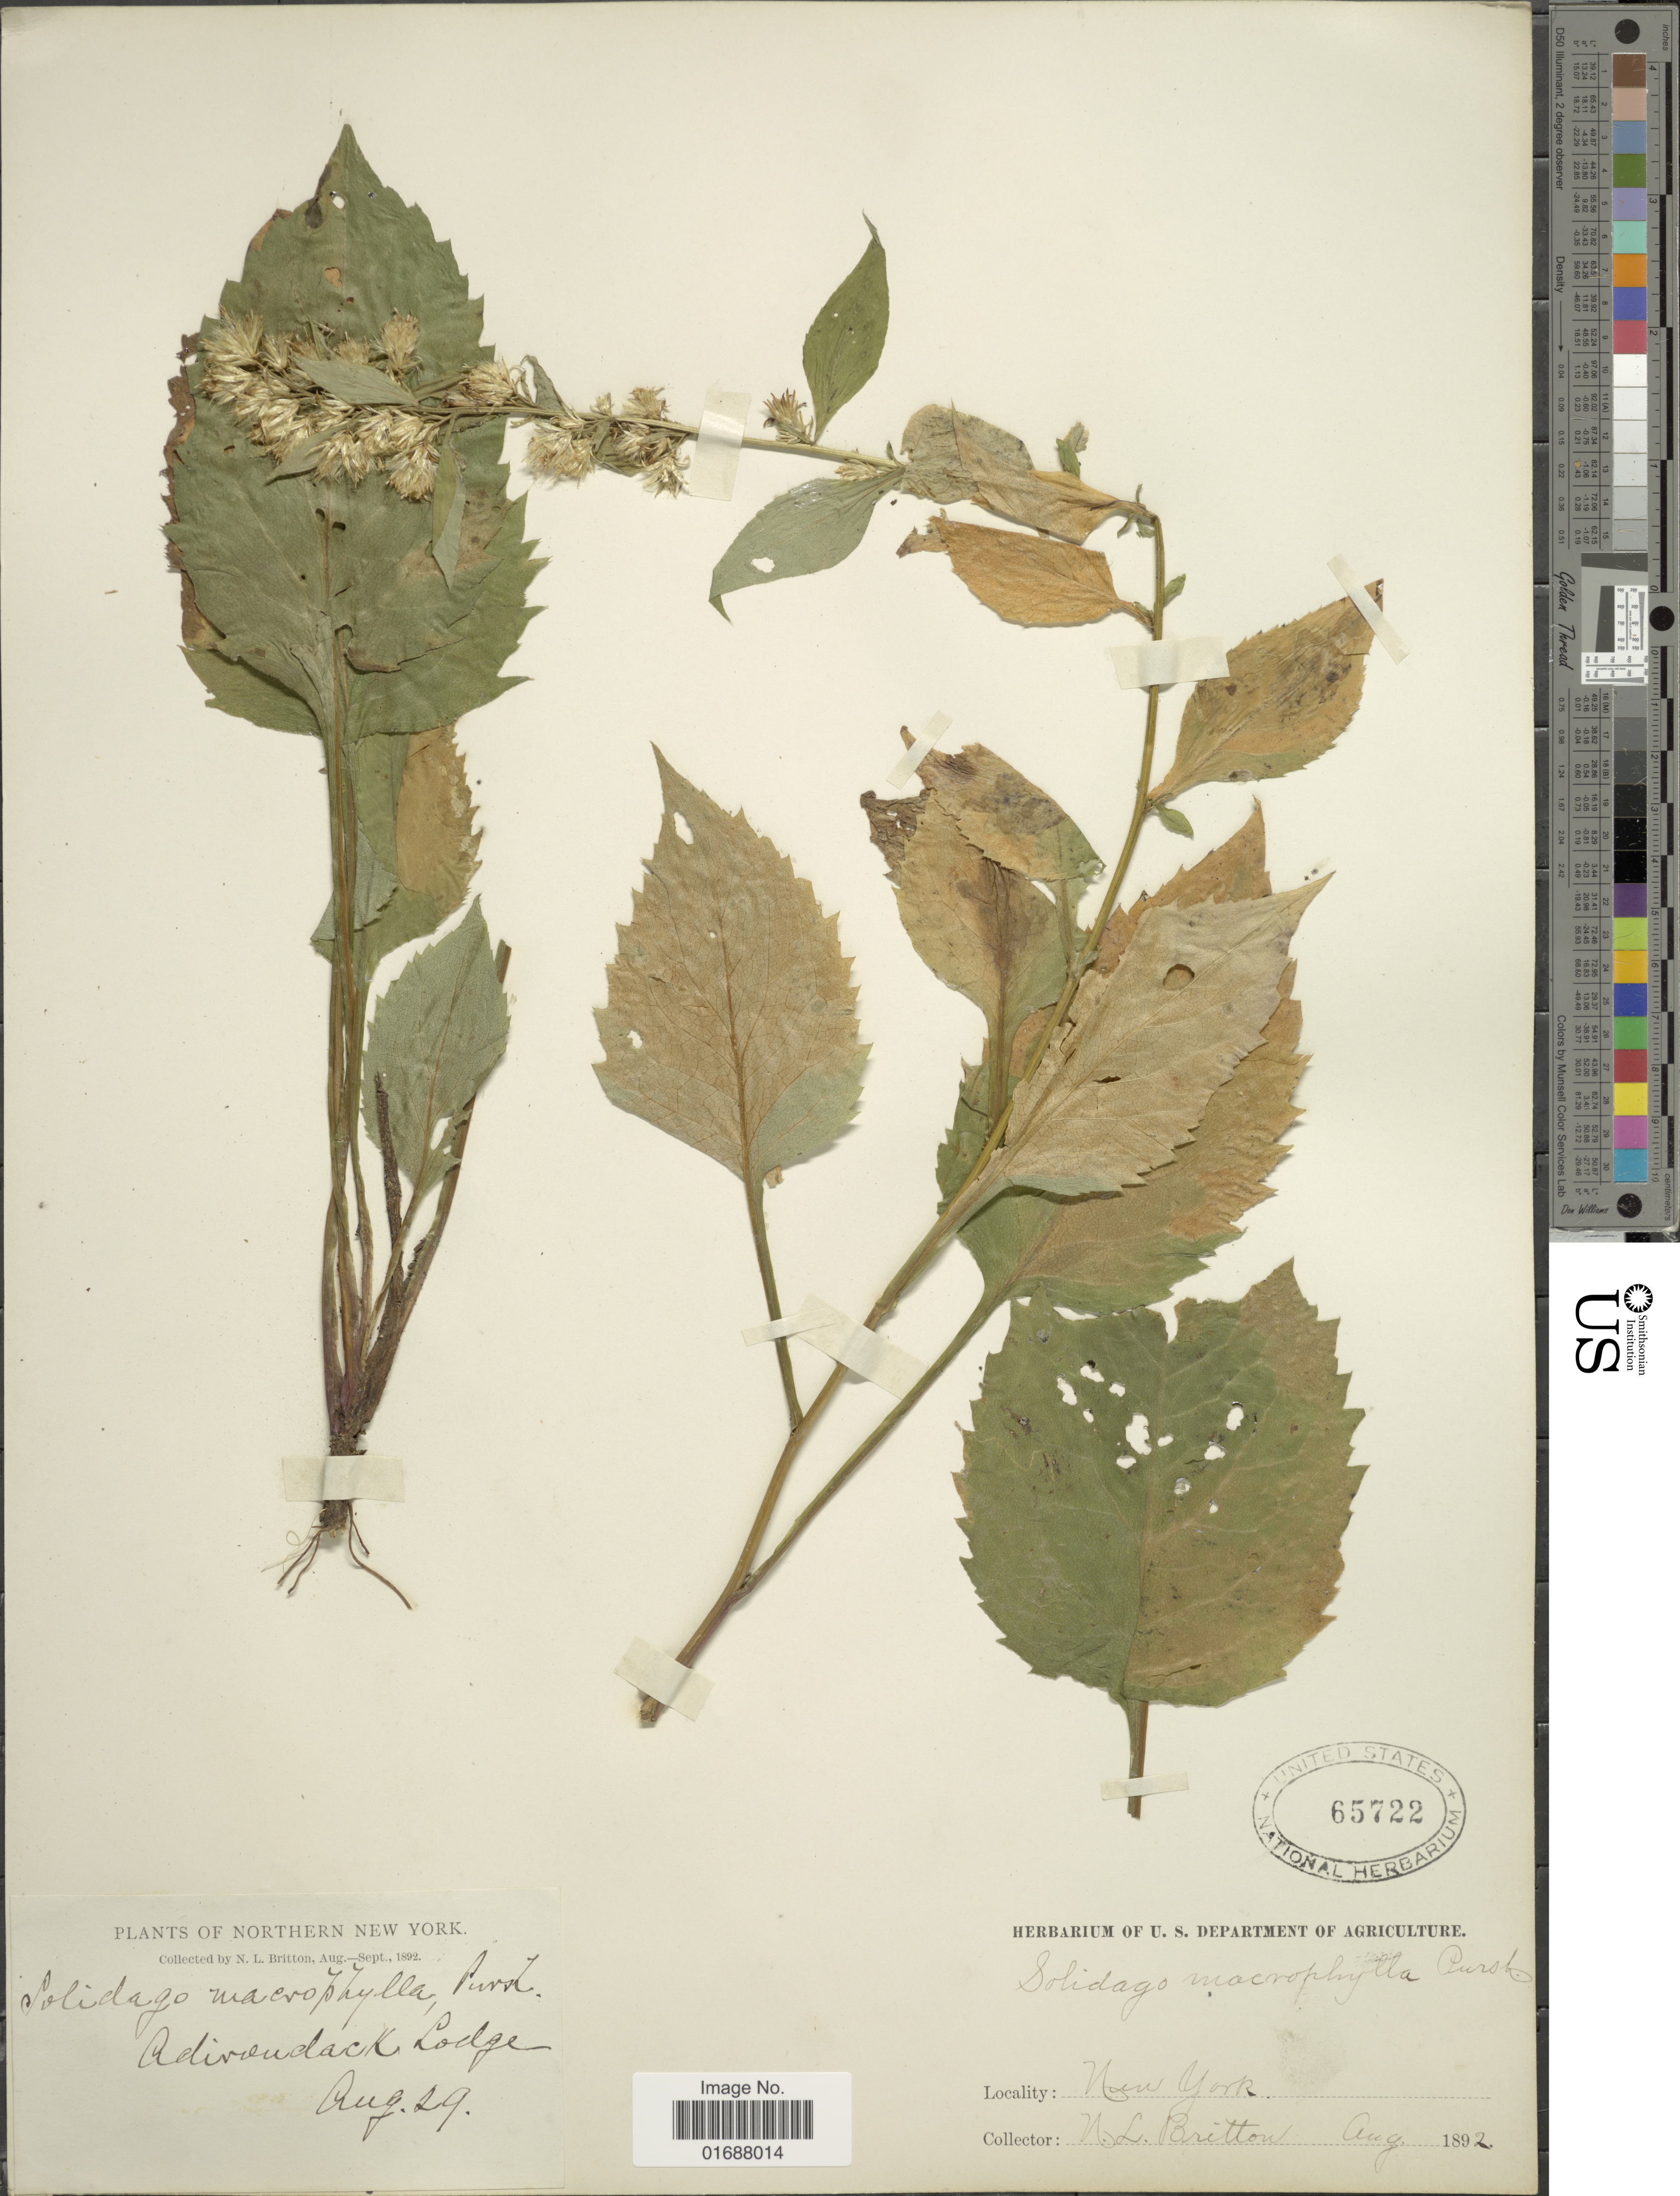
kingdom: Plantae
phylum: Tracheophyta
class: Magnoliopsida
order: Asterales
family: Asteraceae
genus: Solidago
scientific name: Solidago macrophylla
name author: Banks ex Pursh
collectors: N. Britton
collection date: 1892-08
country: United States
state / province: New York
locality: Northern New York. Adiverendack Lodge.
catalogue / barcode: US 65722